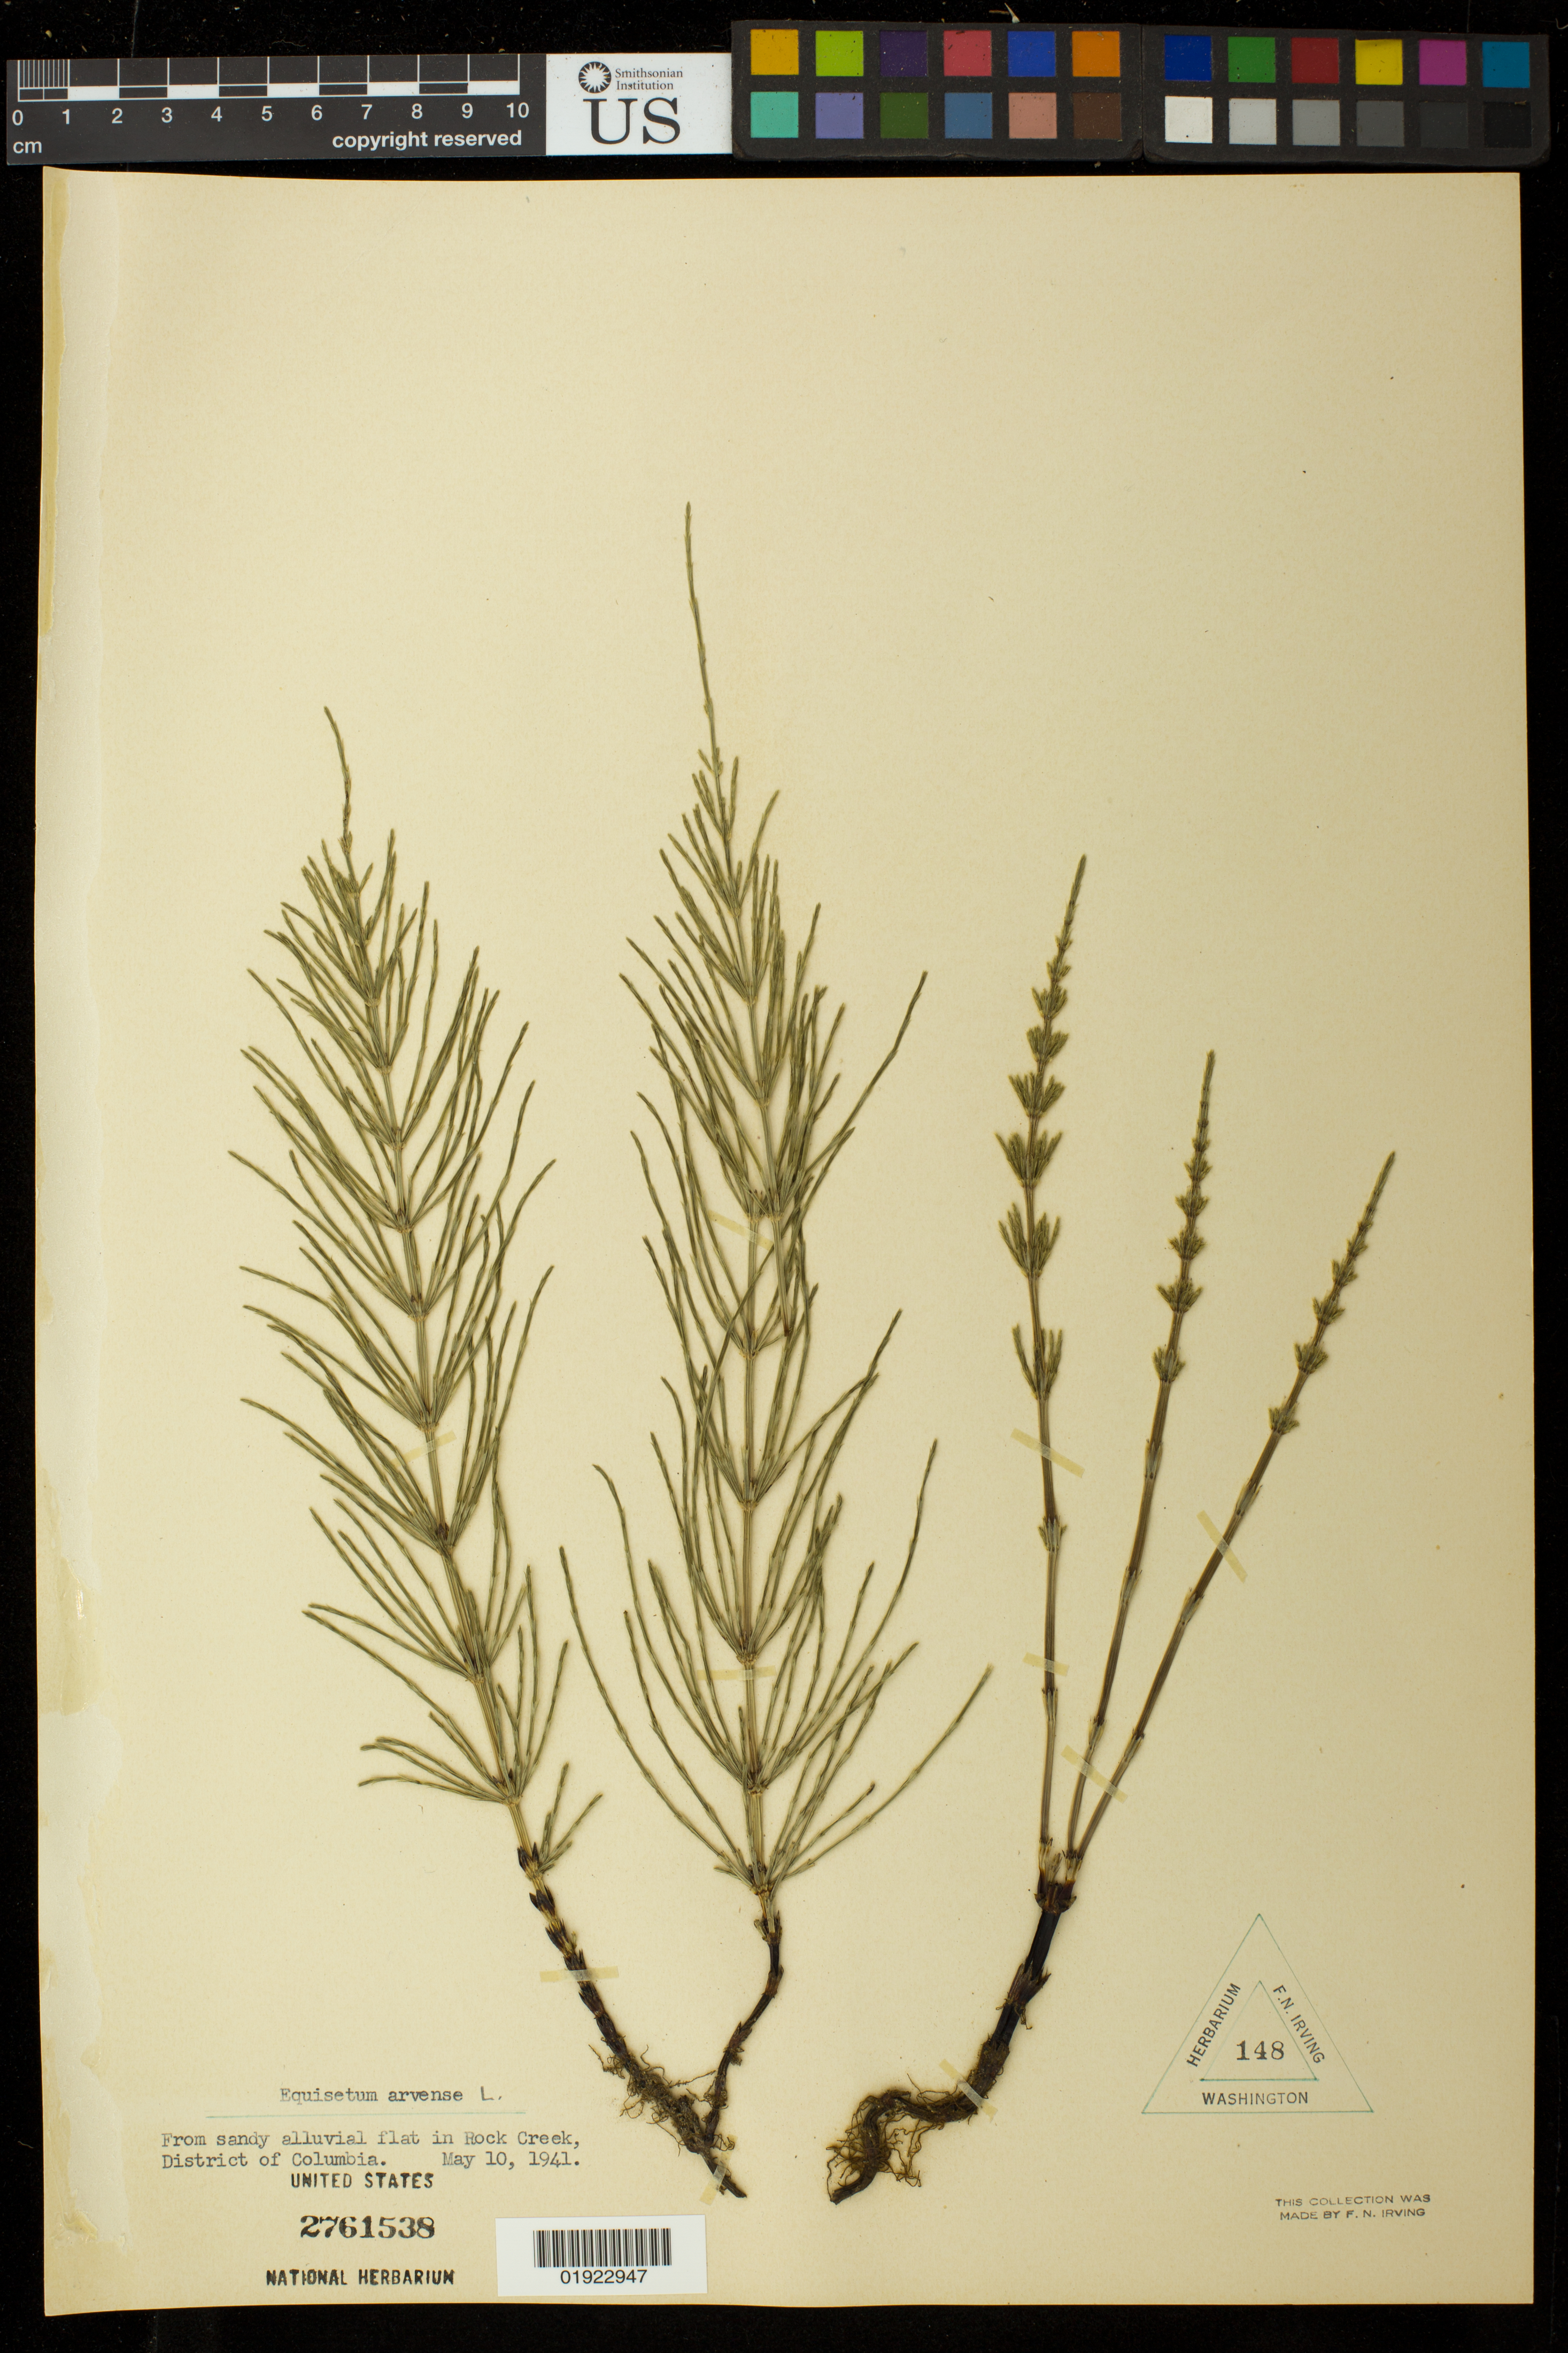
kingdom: Plantae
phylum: Tracheophyta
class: Polypodiopsida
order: Equisetales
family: Equisetaceae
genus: Equisetum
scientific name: Equisetum arvense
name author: L.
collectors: F. Irving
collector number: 148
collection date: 1941-05-10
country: United States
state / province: District of Columbia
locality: Rock Creek.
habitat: From sandy alluvial flat.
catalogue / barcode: US 2761538